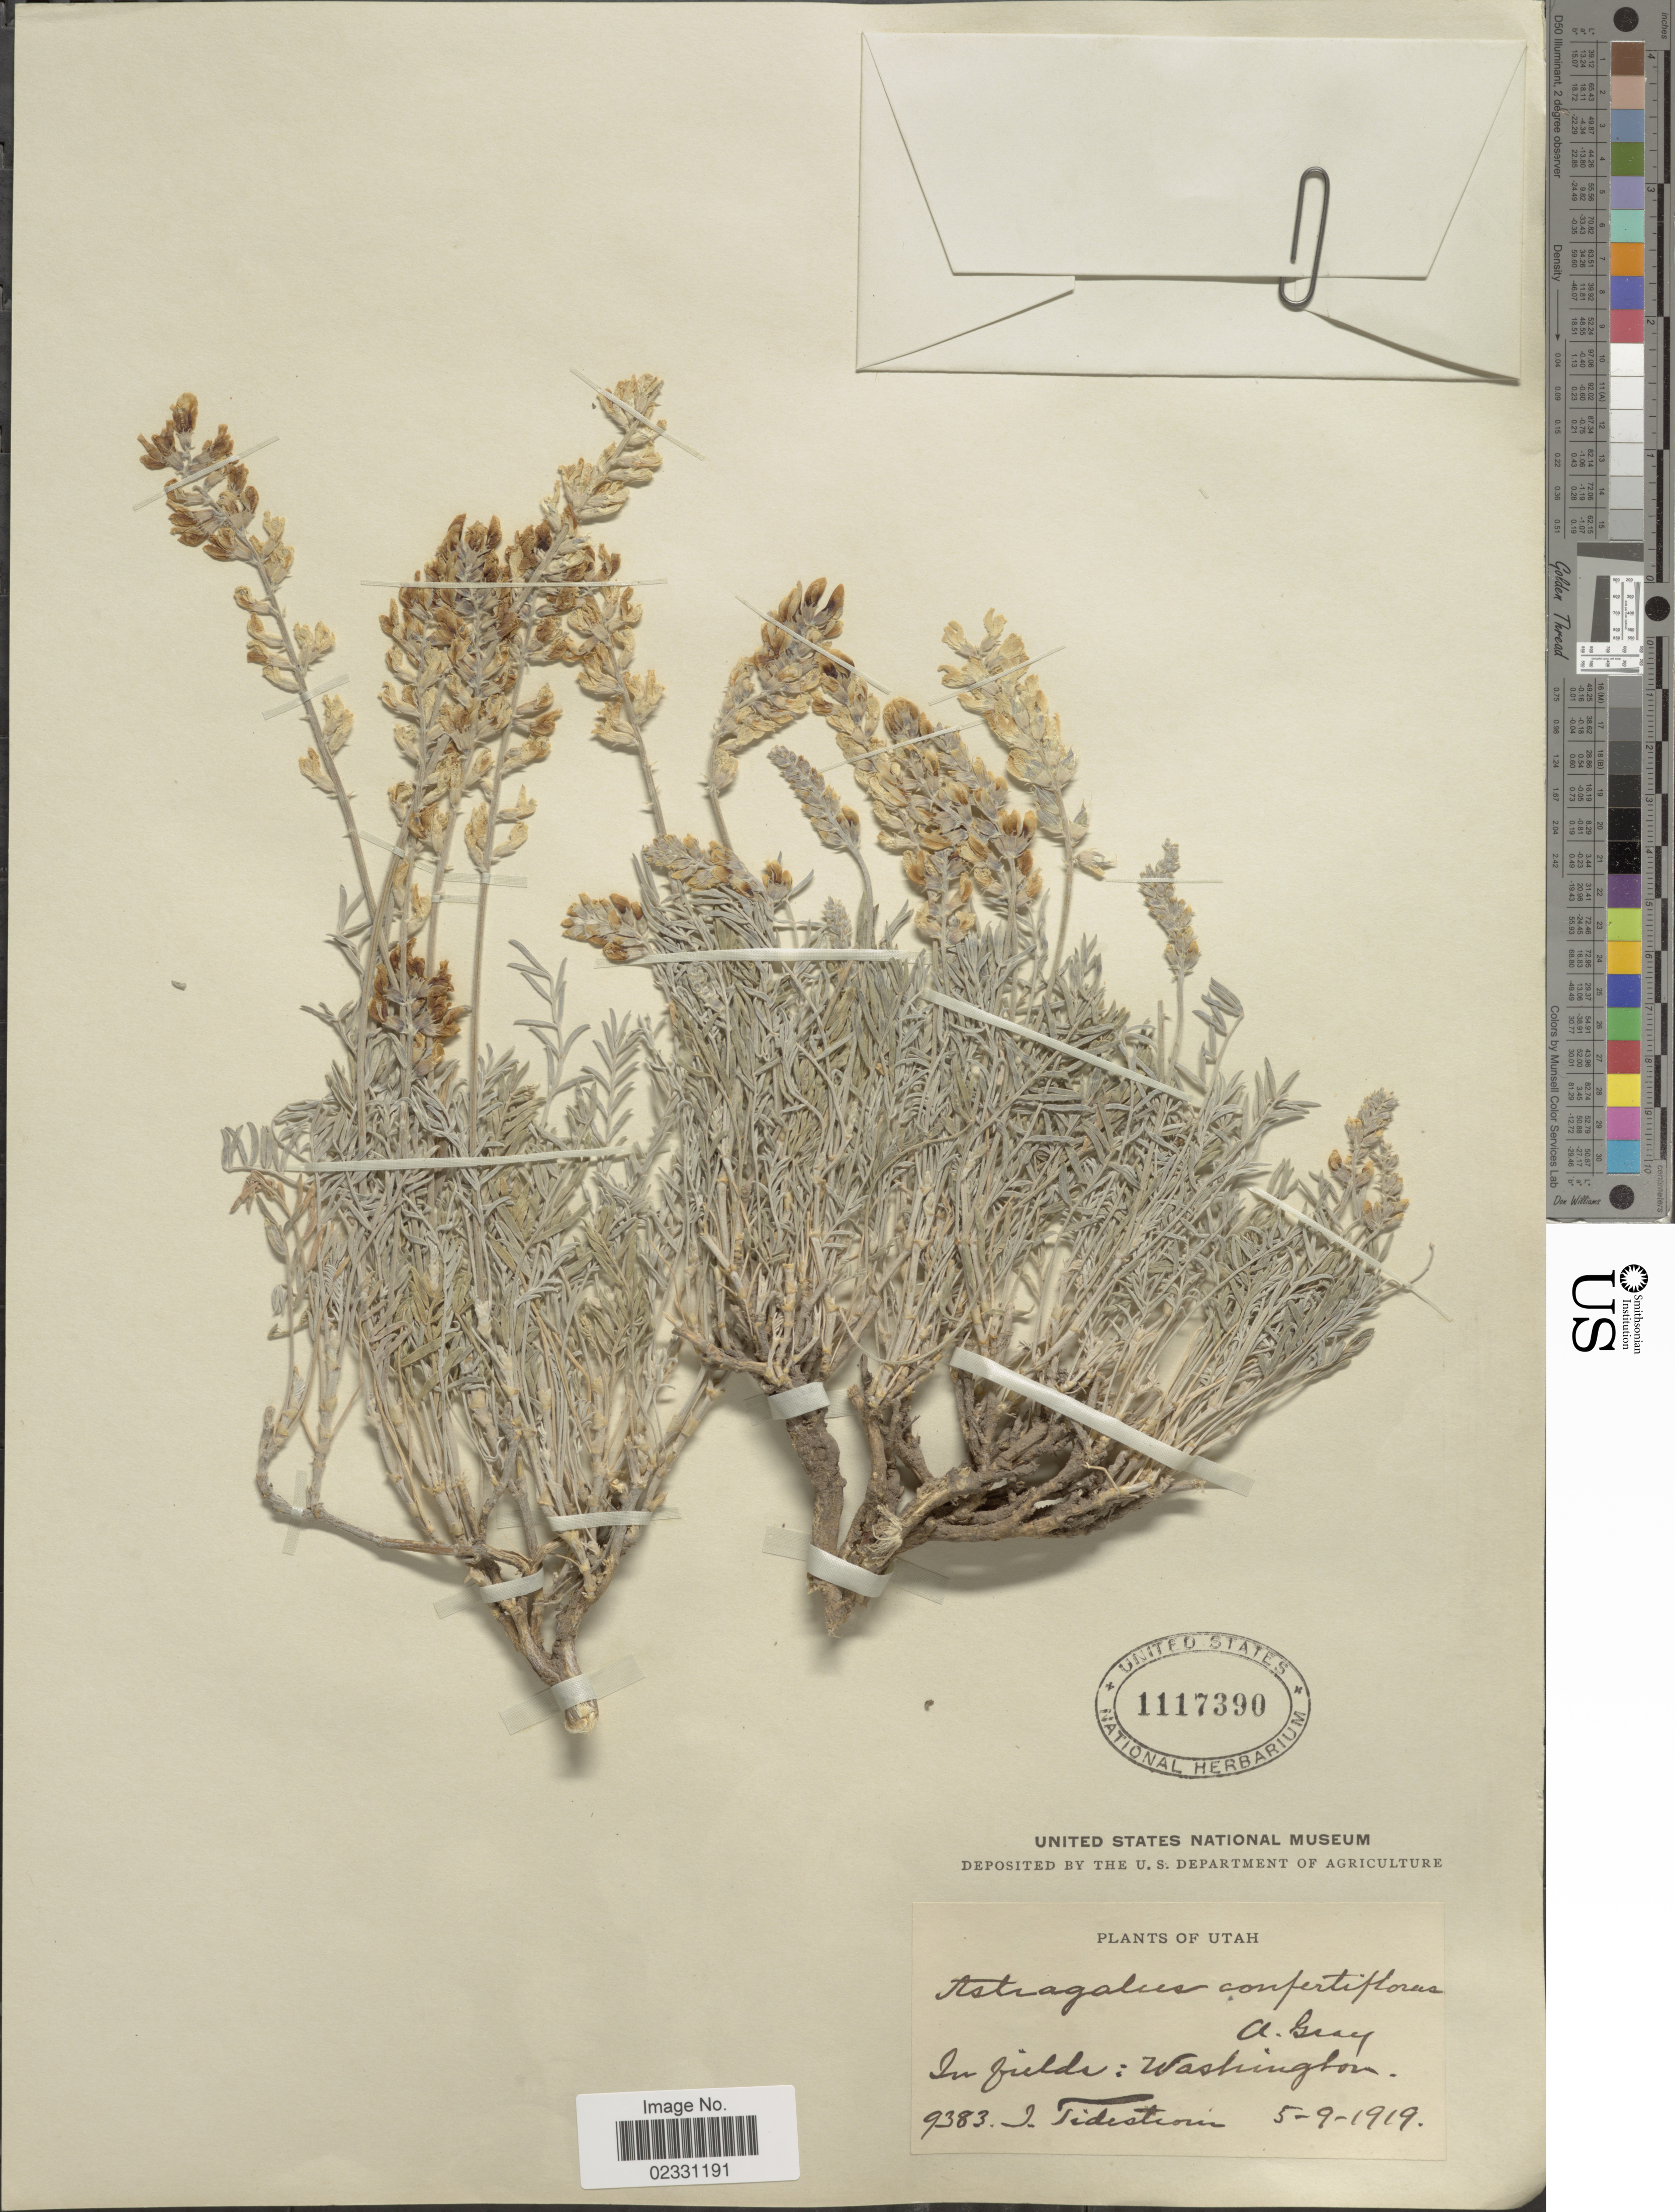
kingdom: Plantae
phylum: Tracheophyta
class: Magnoliopsida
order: Fabales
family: Fabaceae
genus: Astragalus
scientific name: Astragalus flavus var. candicans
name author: A. Gray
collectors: I. F. Tidestrom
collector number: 9383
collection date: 1919-05-09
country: United States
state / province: Utah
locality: Washington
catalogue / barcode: US 1117390